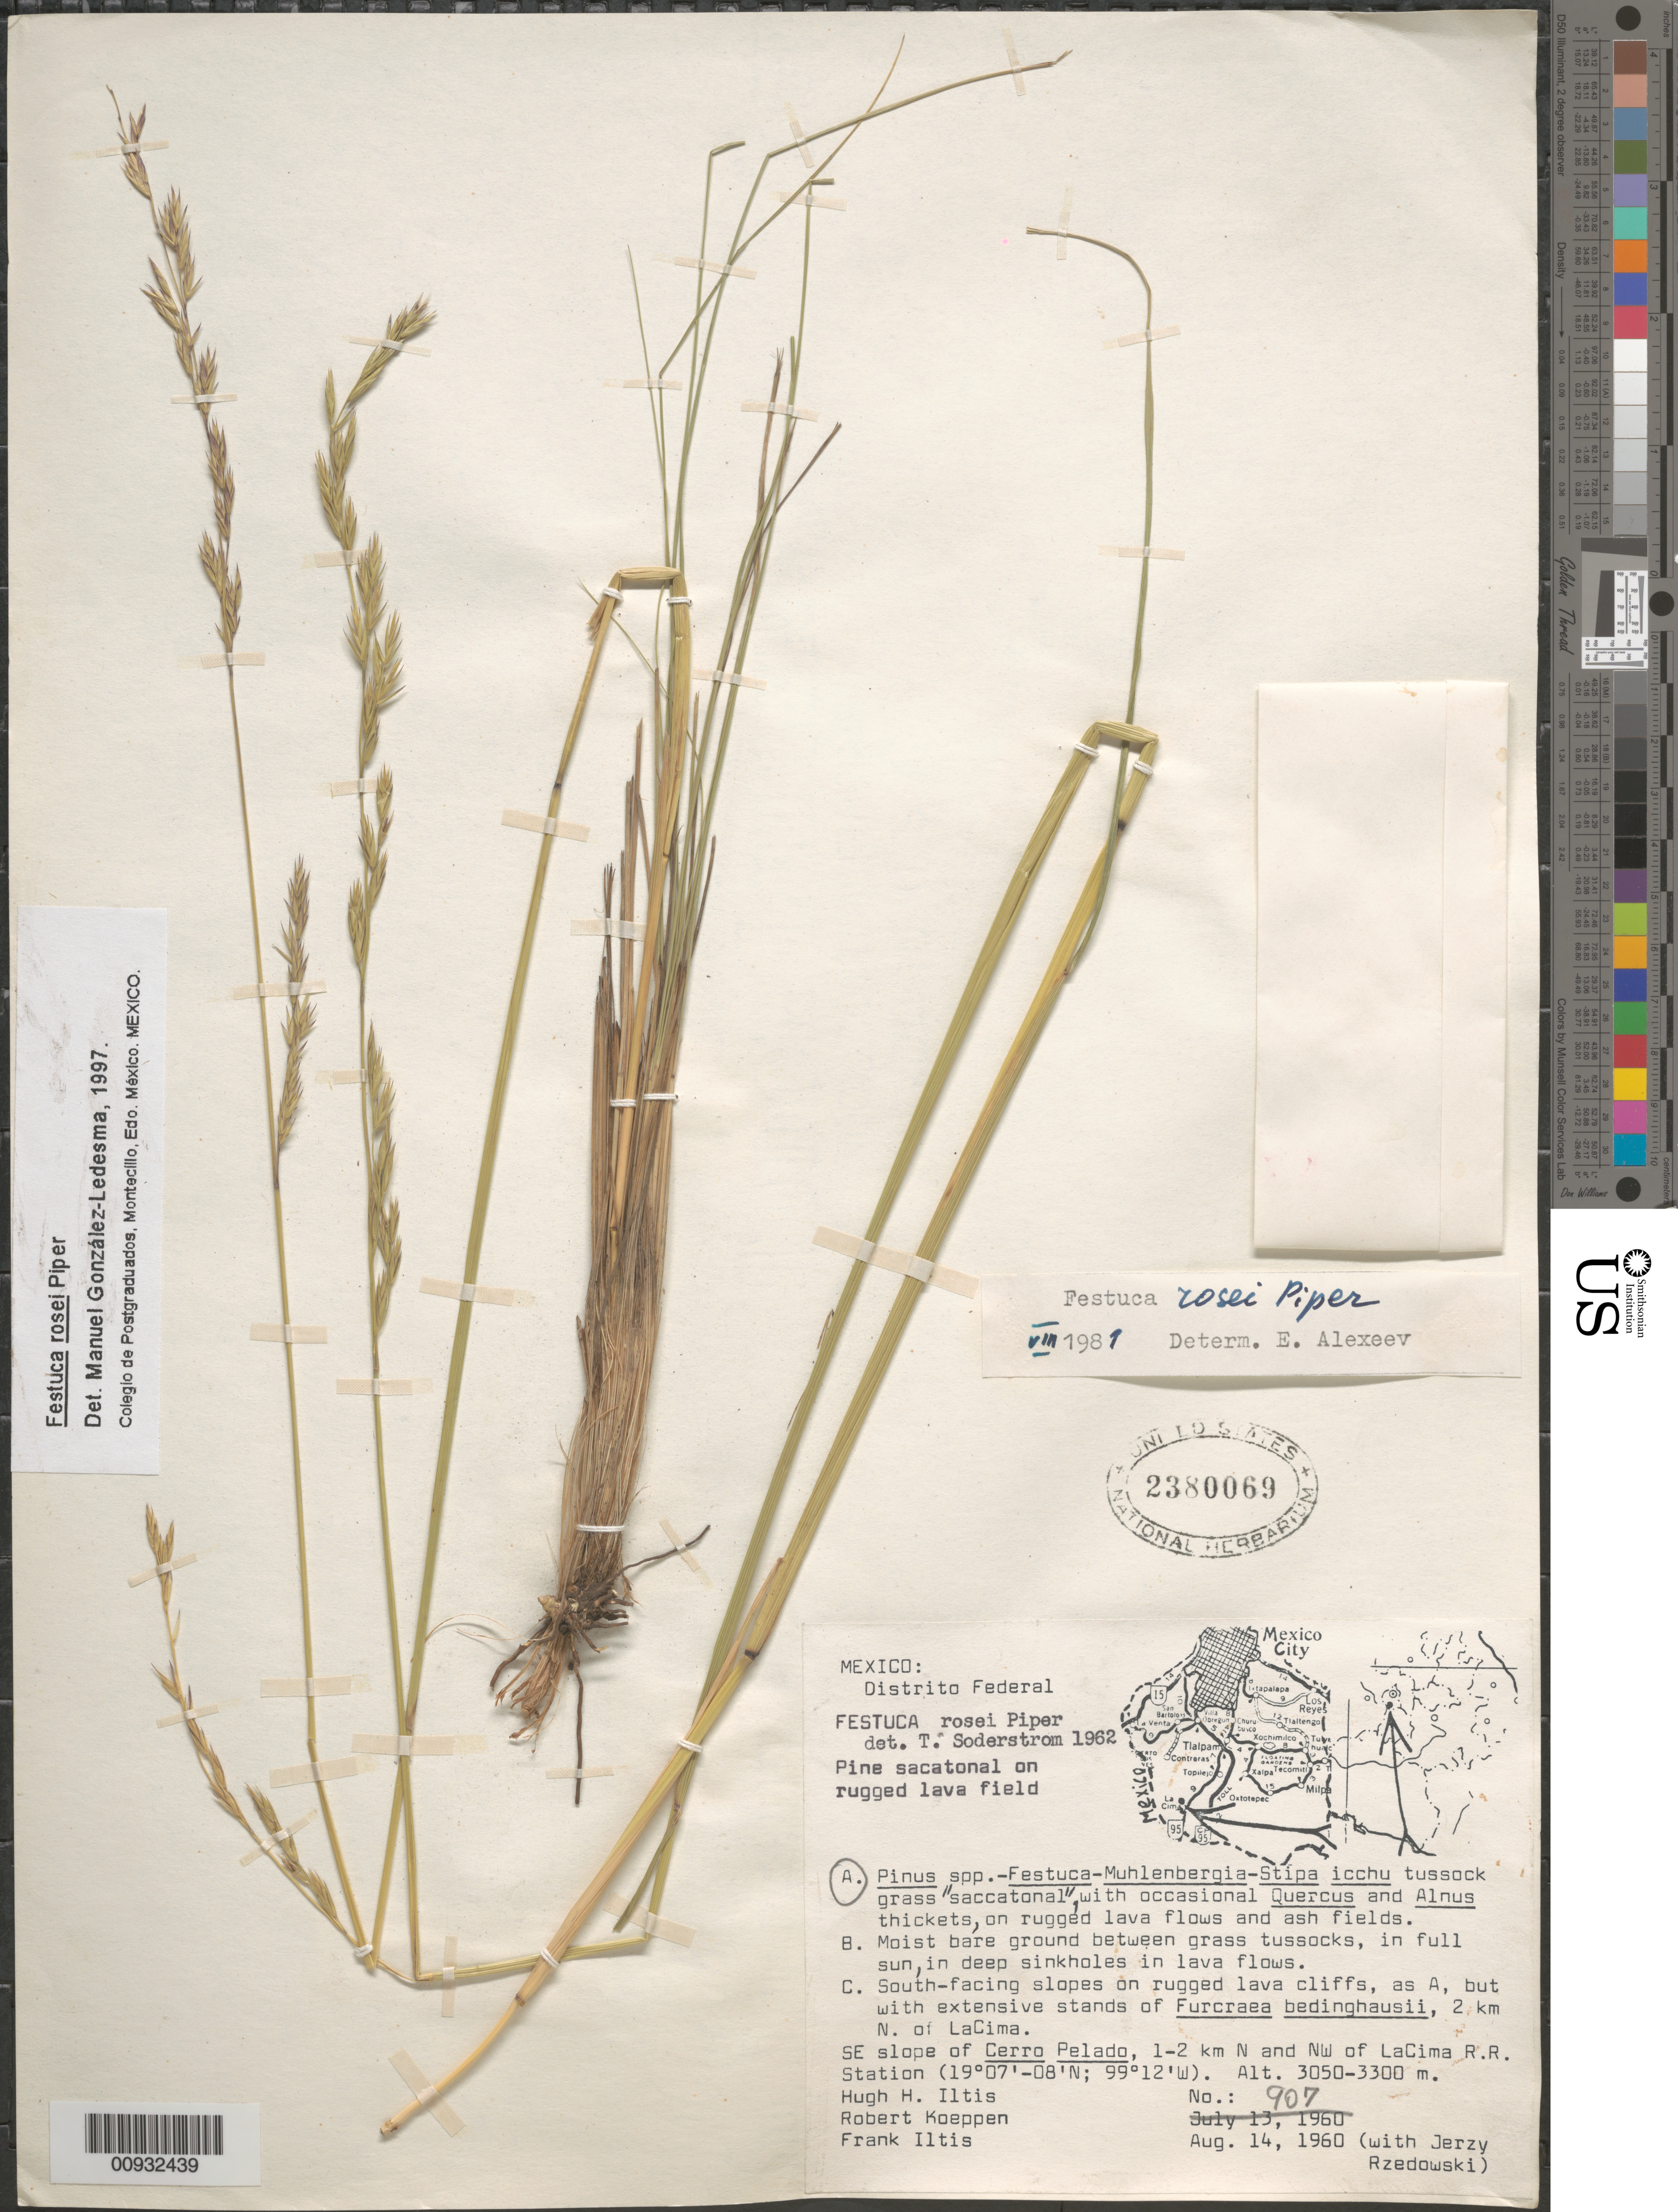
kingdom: Plantae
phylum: Tracheophyta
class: Liliopsida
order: Poales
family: Poaceae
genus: Festuca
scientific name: Festuca rosei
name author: Piper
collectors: H. H. Iltis, R. C. Koeppen, F. S. Iltis & J. Rzedowski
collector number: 907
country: Mexico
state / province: Distrito Federal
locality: SE slope of Cerro Pelado, NNW of lLa Cima R.R. Station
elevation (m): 3050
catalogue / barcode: US 2380069